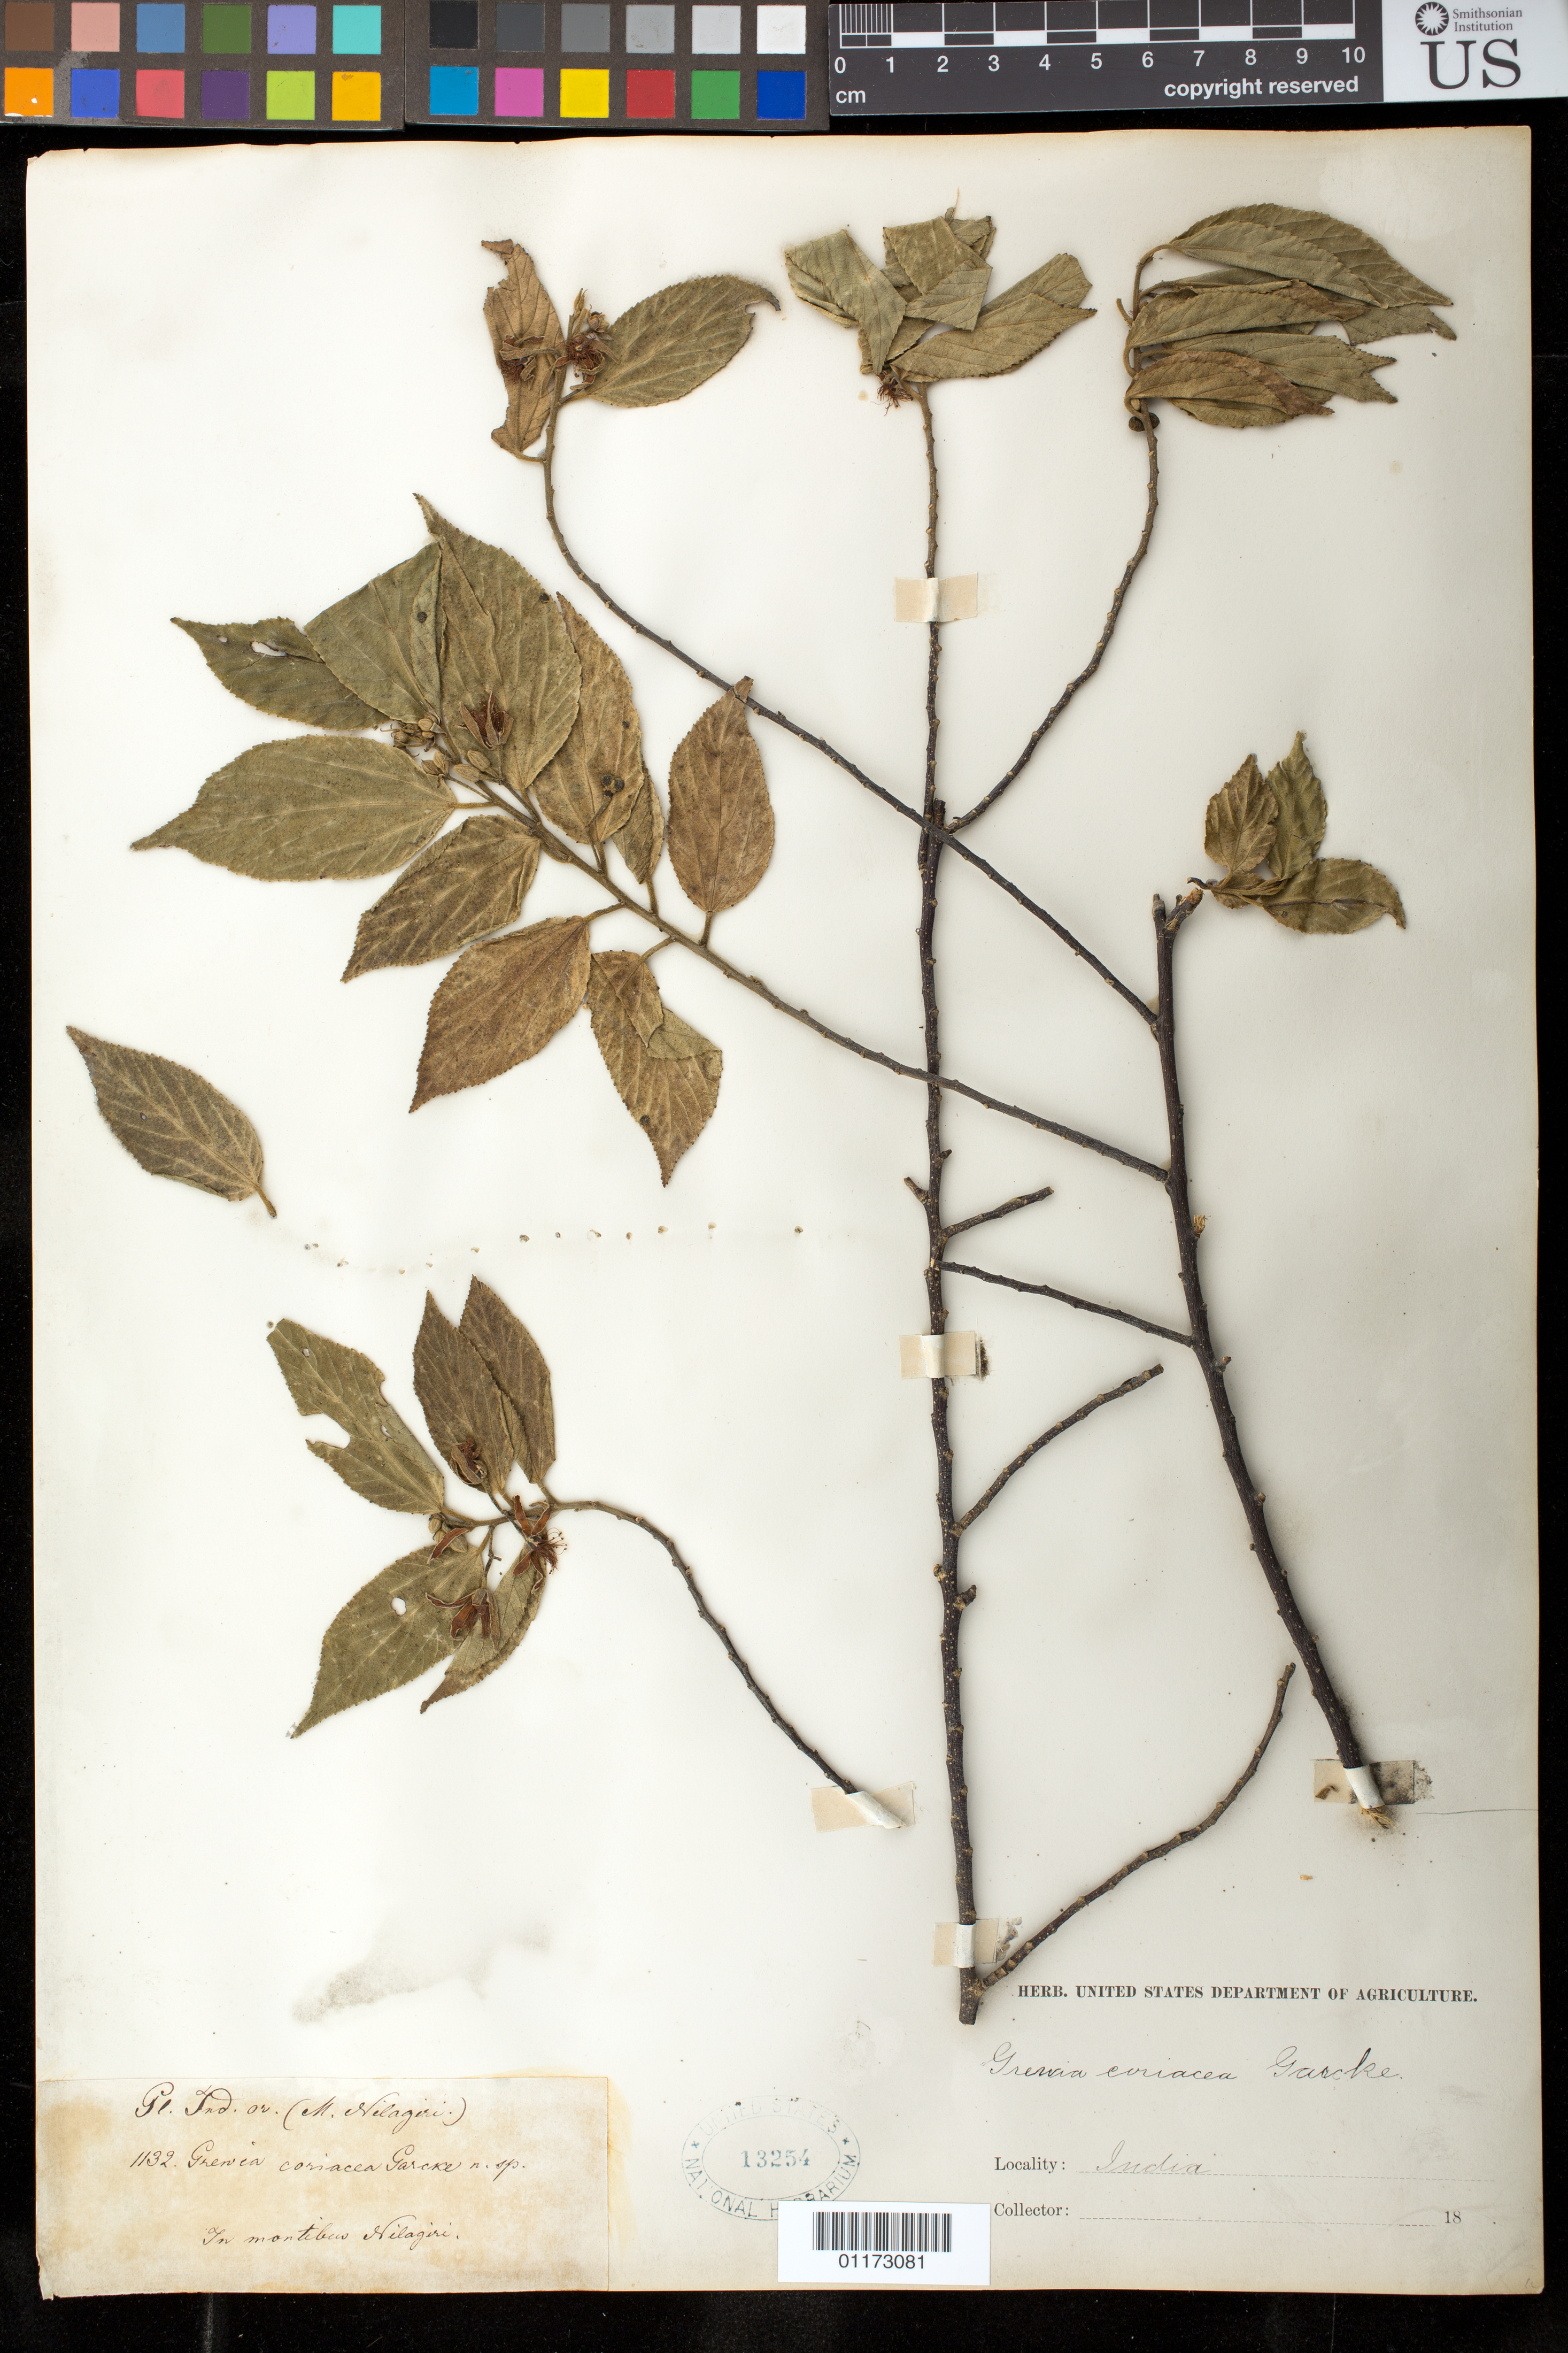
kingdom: Plantae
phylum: Tracheophyta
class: Magnoliopsida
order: Malvales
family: Malvaceae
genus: Grewia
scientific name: Grewia serrulata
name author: DC.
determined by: Dorr, L. J., (BOT), Smithsonian Institution - National Museum of Natural History (UNITED STATES)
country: India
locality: M. Nilagiri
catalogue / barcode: US 13254